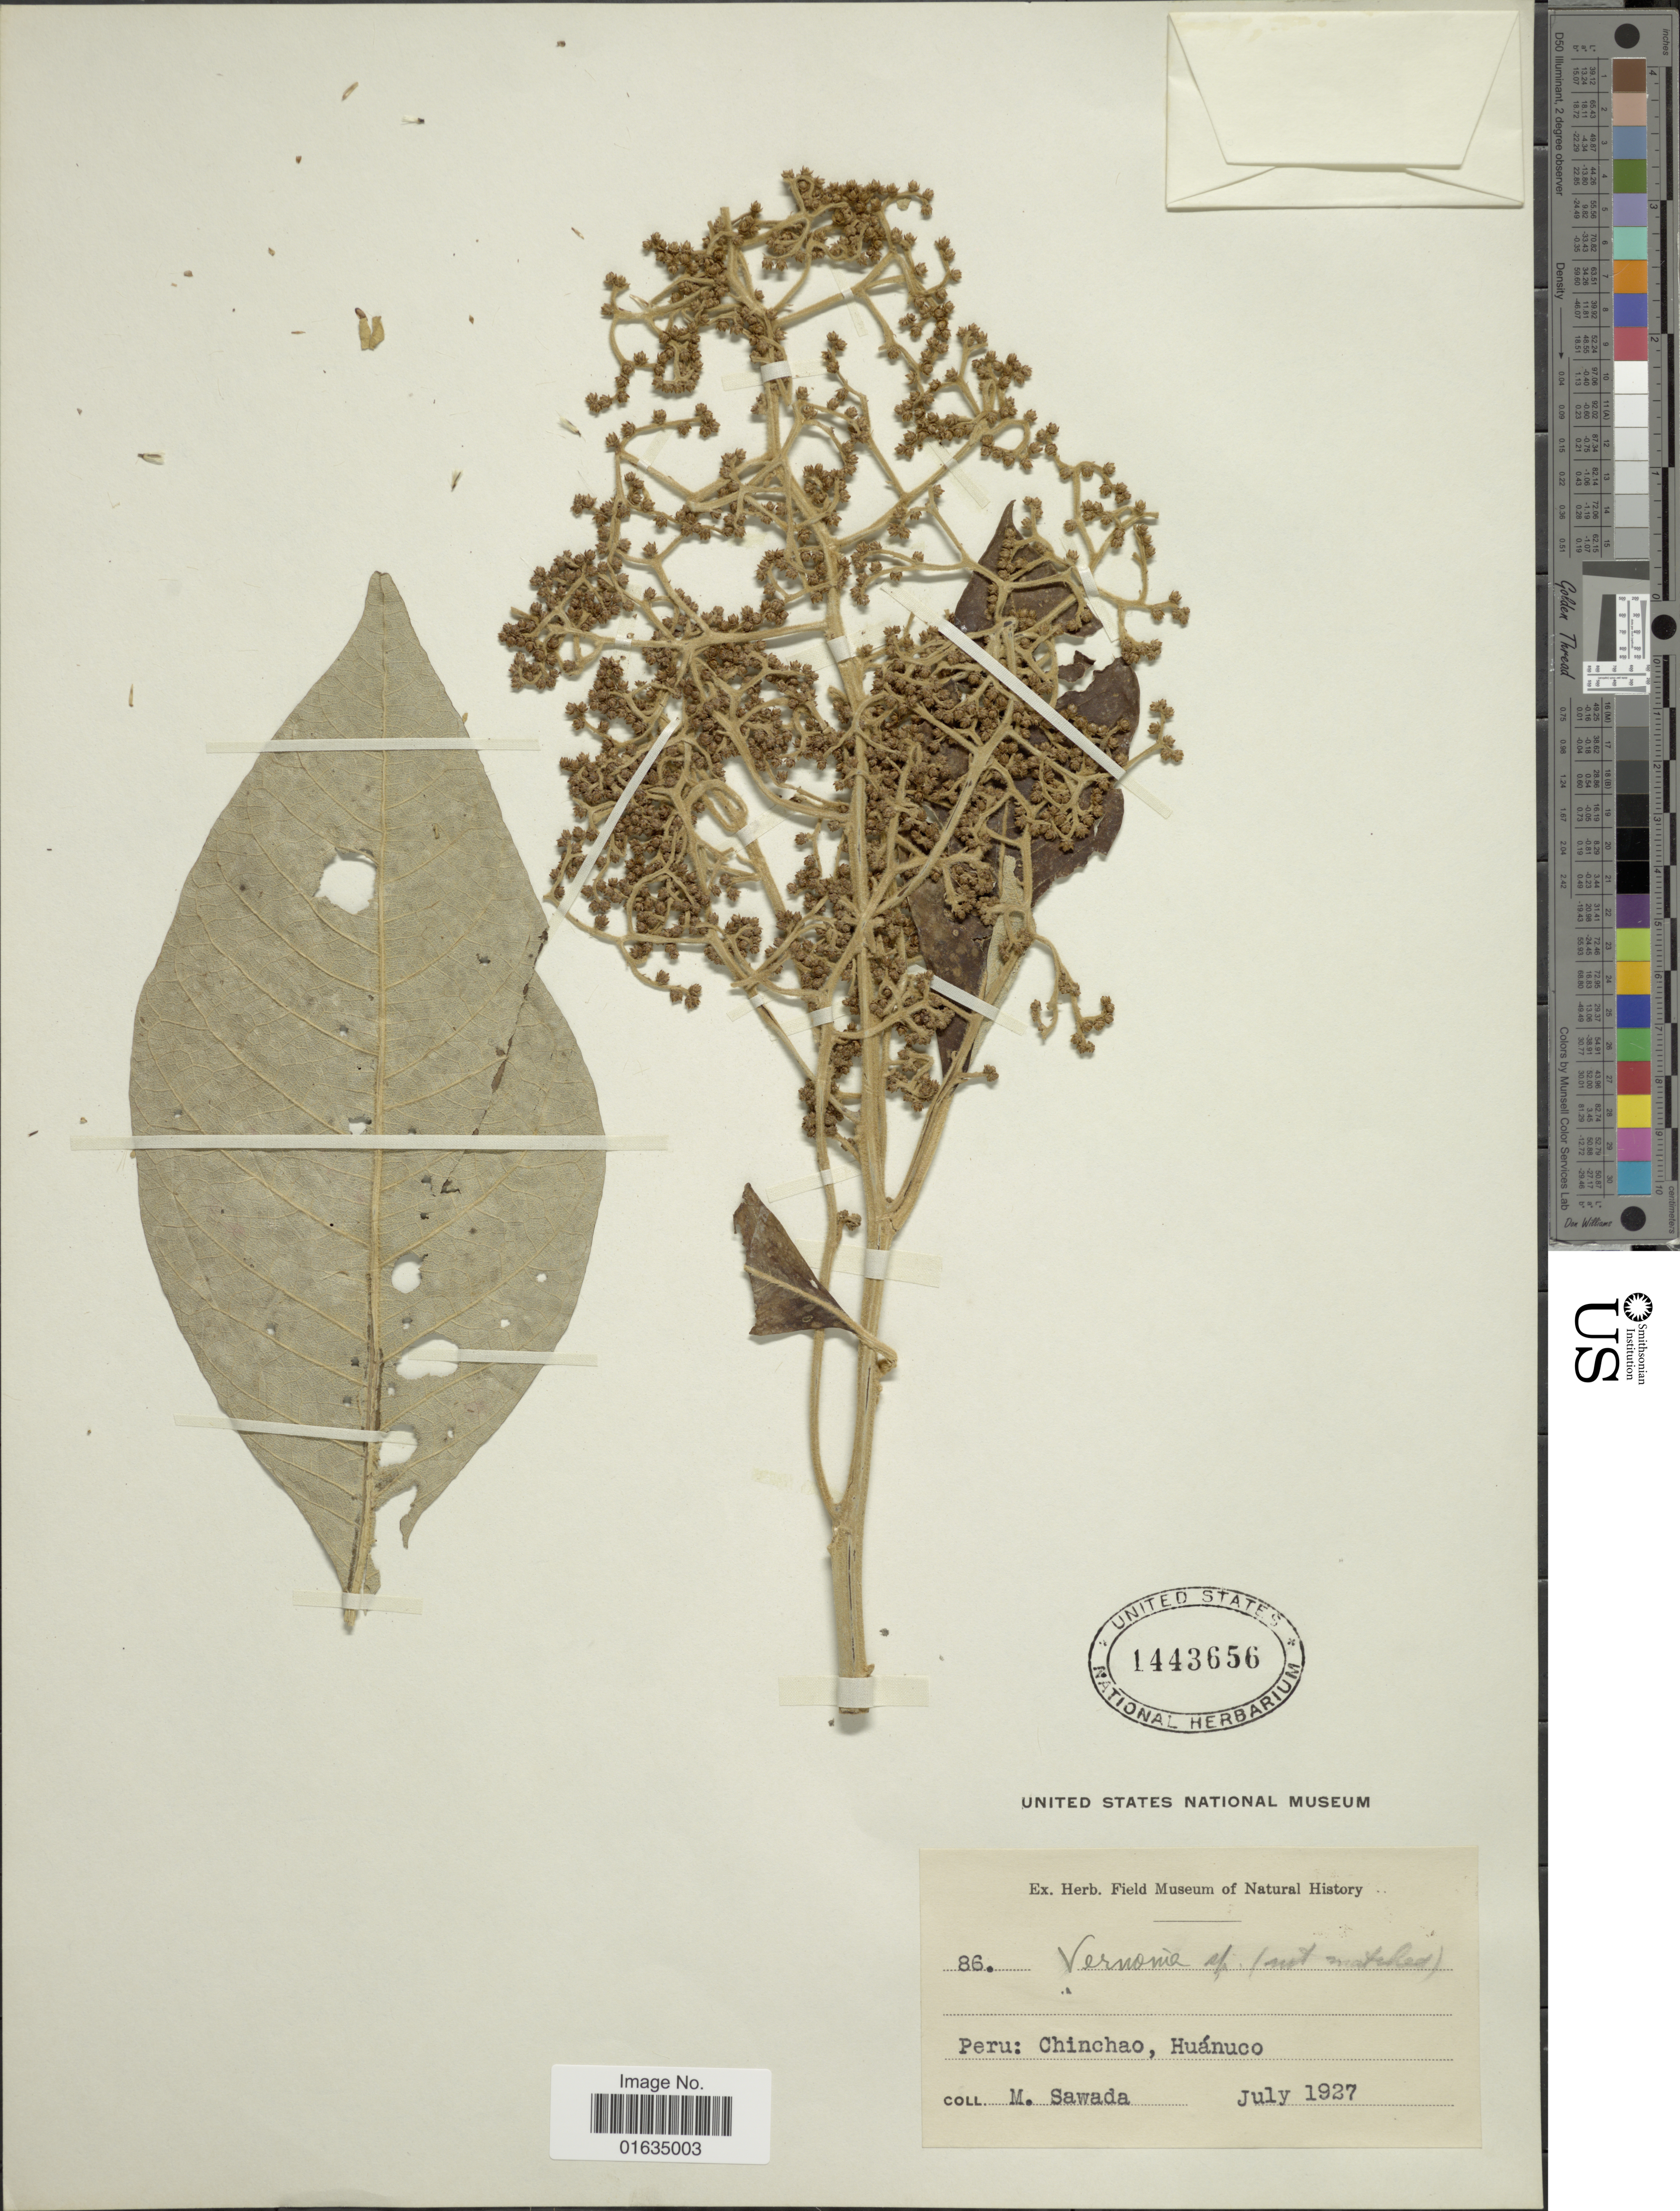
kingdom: Plantae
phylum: Tracheophyta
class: Magnoliopsida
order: Asterales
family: Asteraceae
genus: Critoniopsis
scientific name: Critoniopsis sp.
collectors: M. Sawada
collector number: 86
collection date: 1927-07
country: Peru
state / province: Huánuco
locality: Chinchao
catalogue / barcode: US 1443656